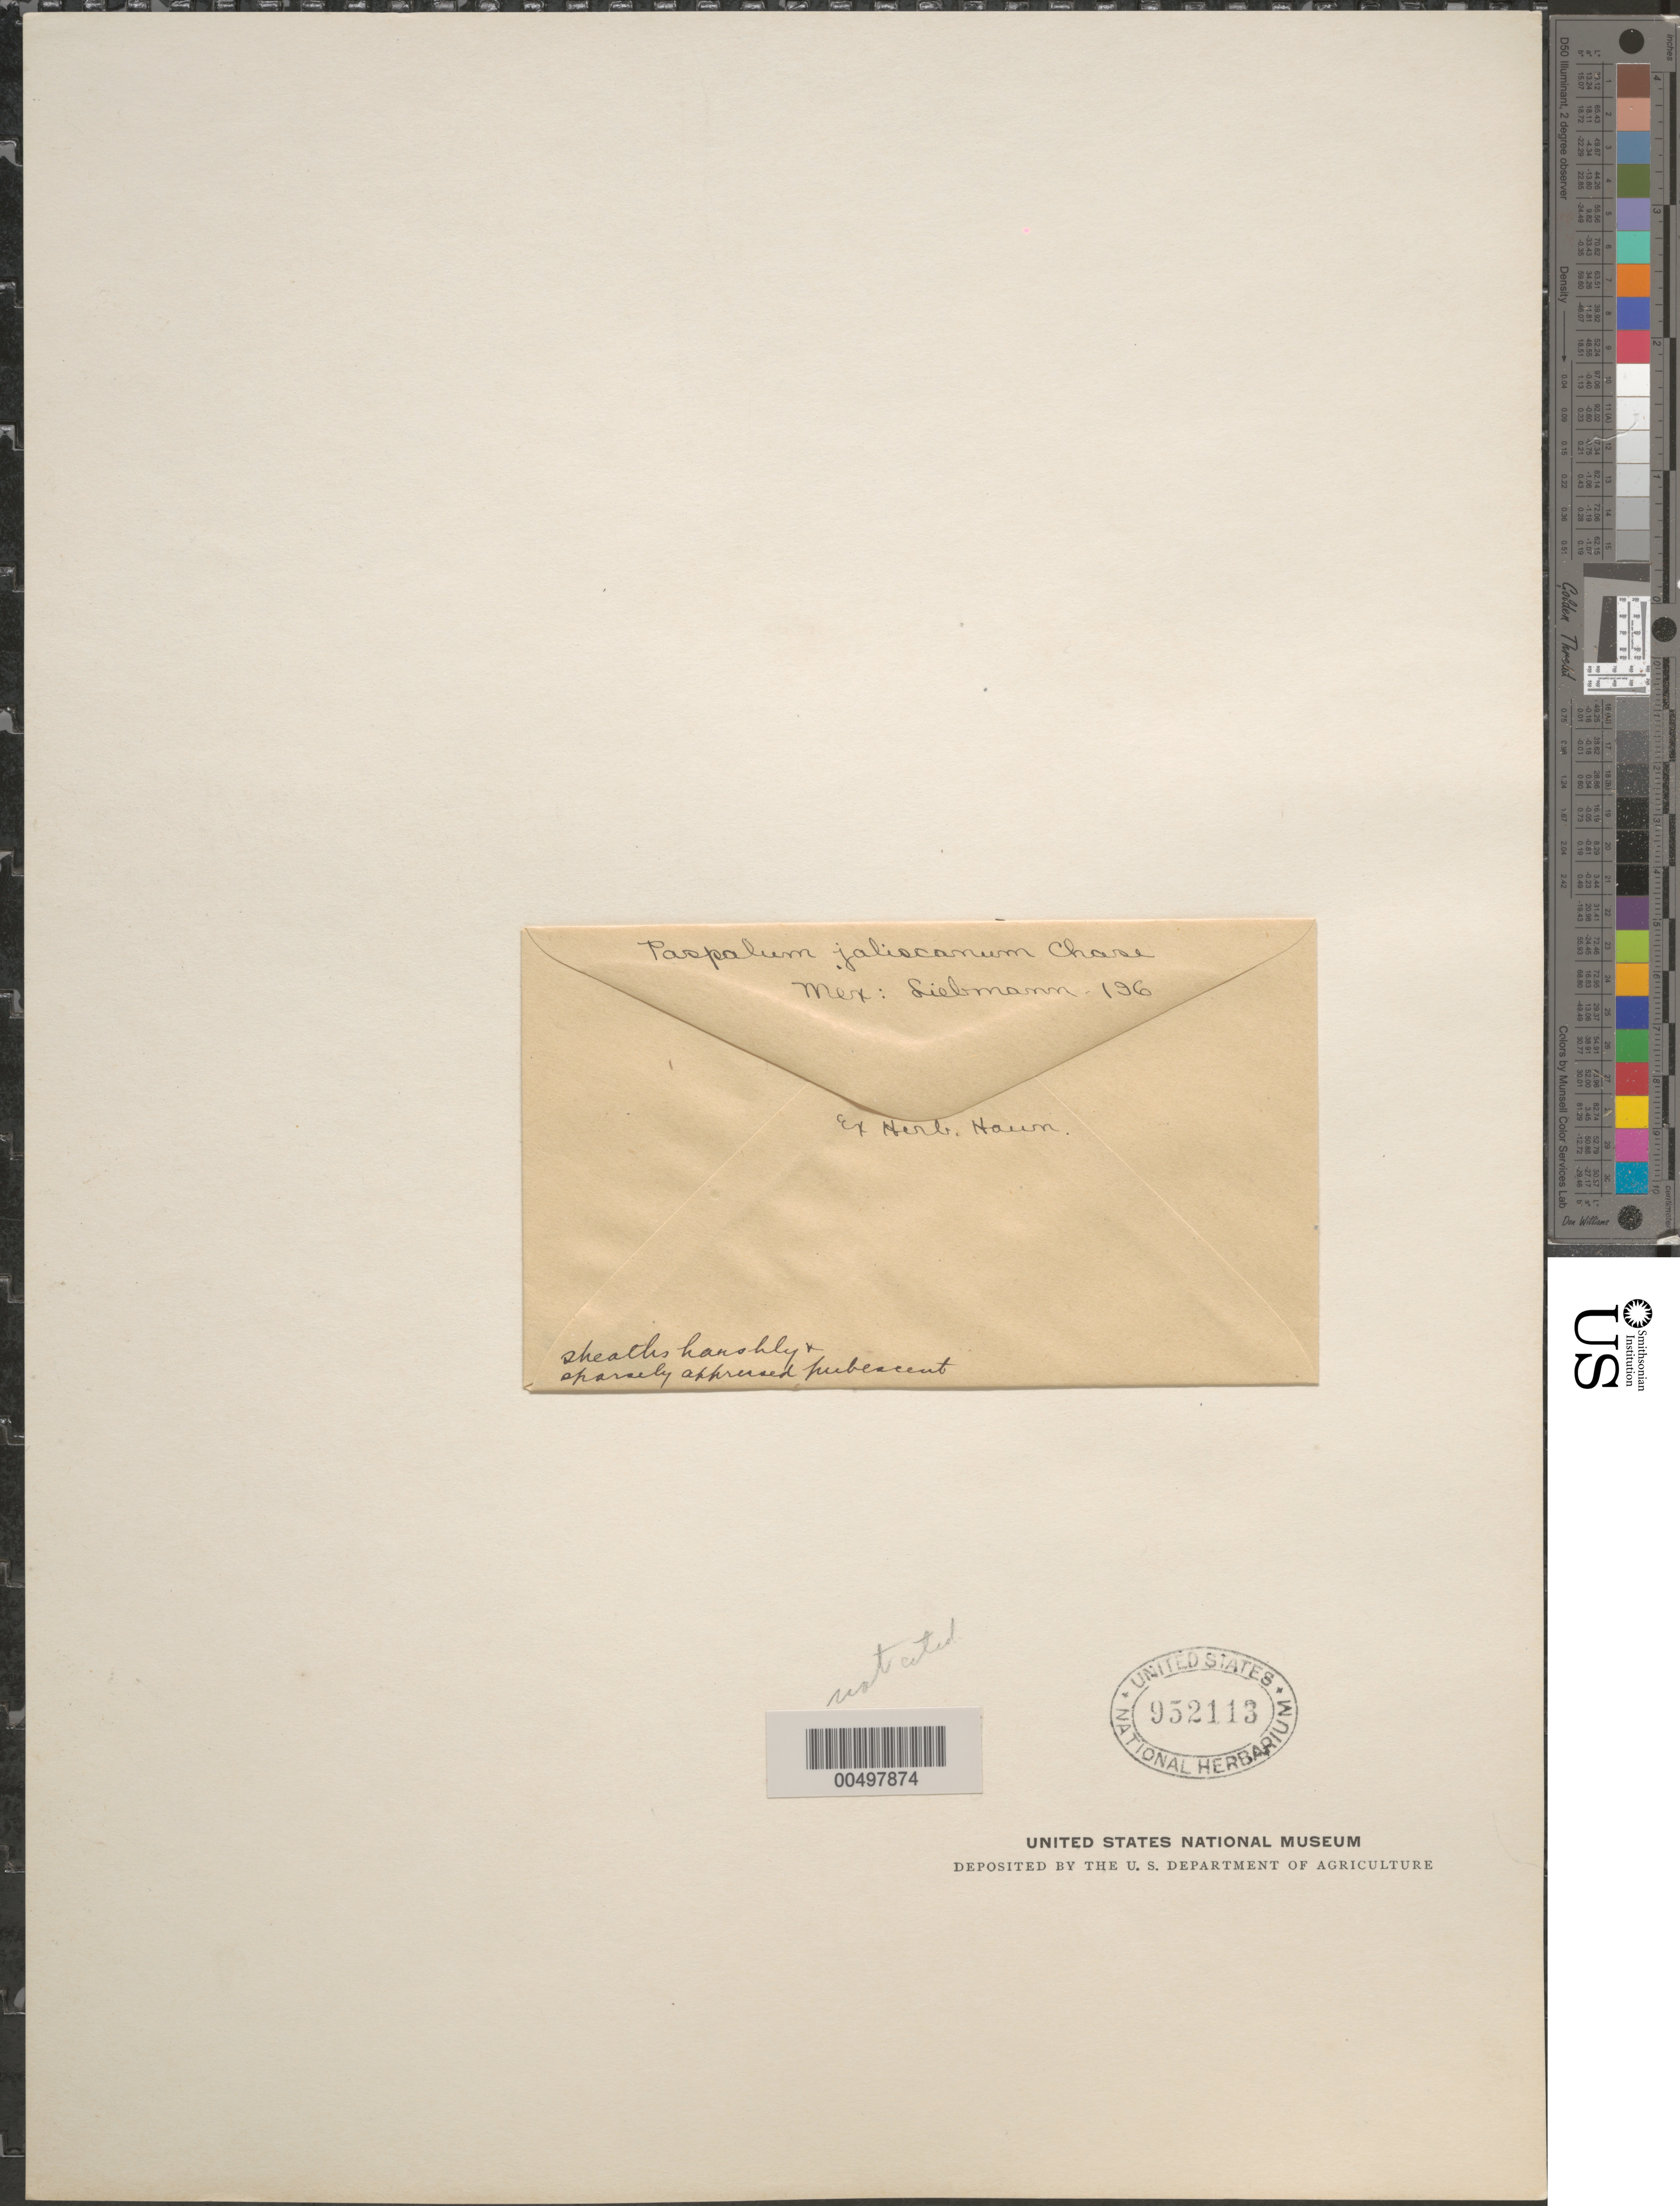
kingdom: Plantae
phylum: Tracheophyta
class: Liliopsida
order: Poales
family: Poaceae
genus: Paspalum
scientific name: Paspalum jaliscanum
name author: Chase in Hitchc.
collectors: F. M. Liebmann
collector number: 196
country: Mexico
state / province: Jalisco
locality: San Ramon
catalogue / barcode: US 952113